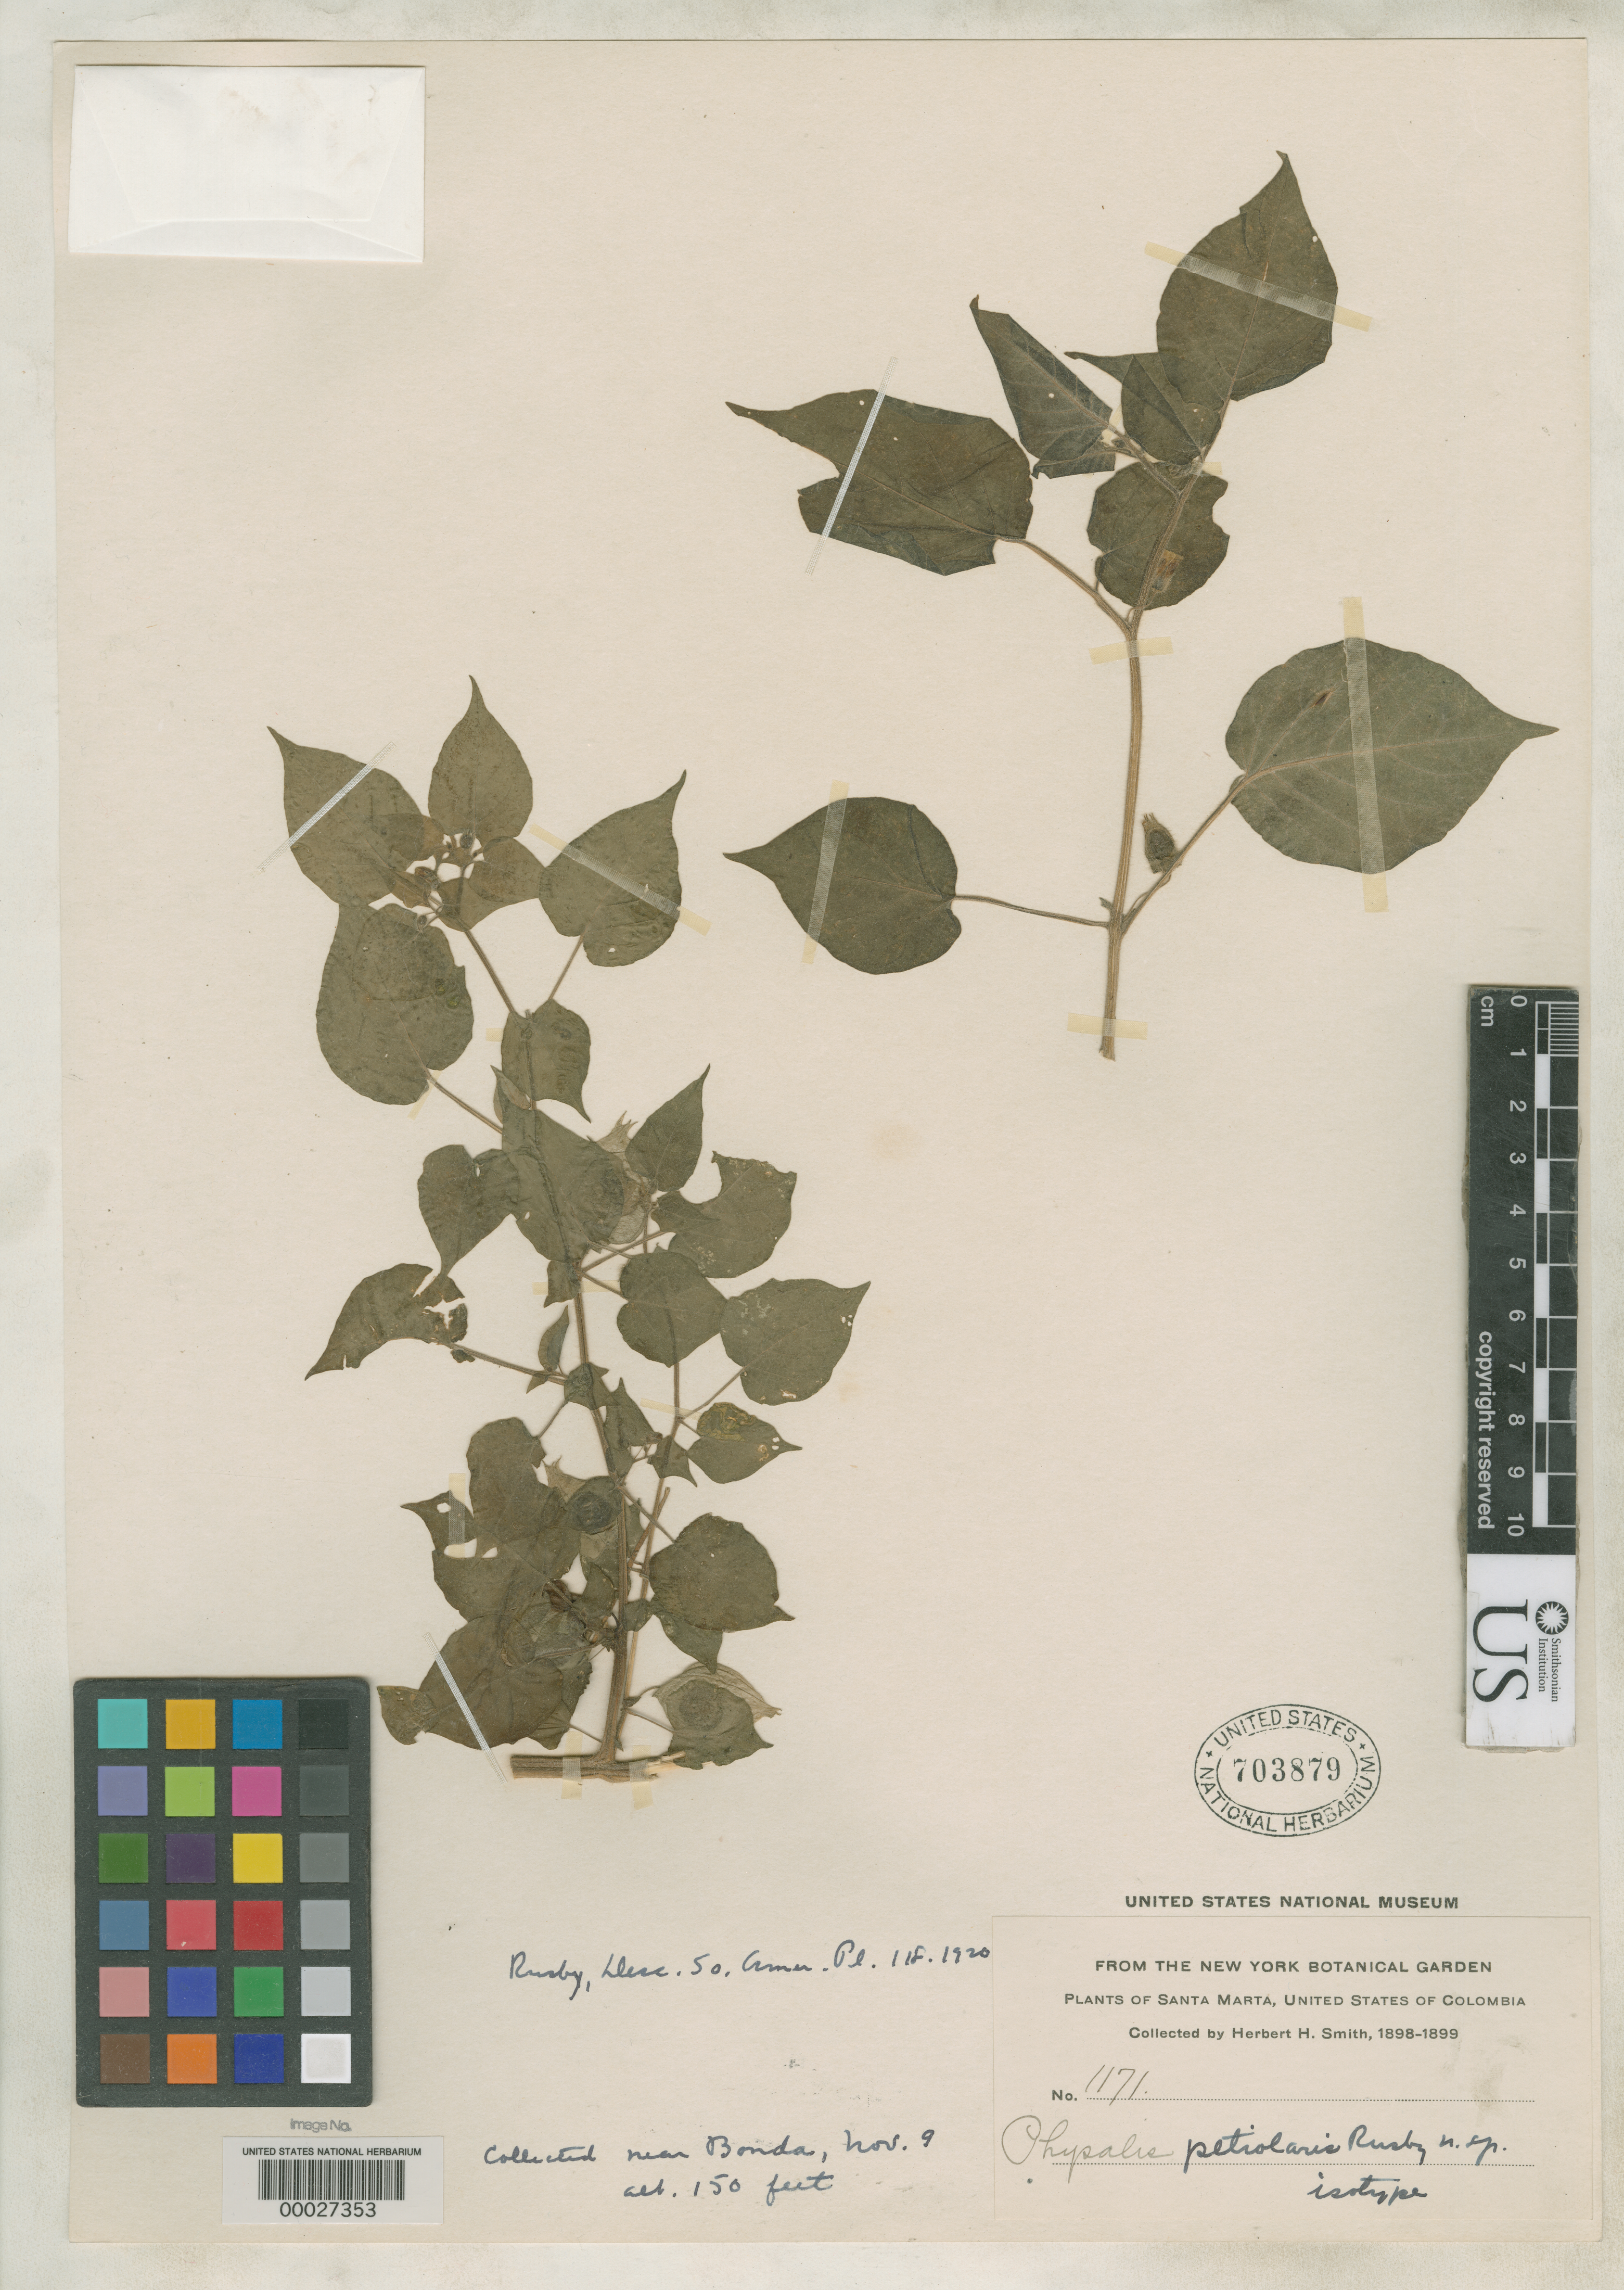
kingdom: Plantae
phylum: Tracheophyta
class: Magnoliopsida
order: Solanales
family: Solanaceae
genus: Physalis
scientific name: Physalis petiolaris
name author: Rusby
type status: Isotype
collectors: Herbert H. Smith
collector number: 1171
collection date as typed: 09 Nov 1898 or 09 Nov 1899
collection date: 1898-11-09 or 1899-11-09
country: Colombia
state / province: Magdalena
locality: Santa Marta, near Bonda; alt. 150 ft.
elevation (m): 46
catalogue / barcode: US 703879